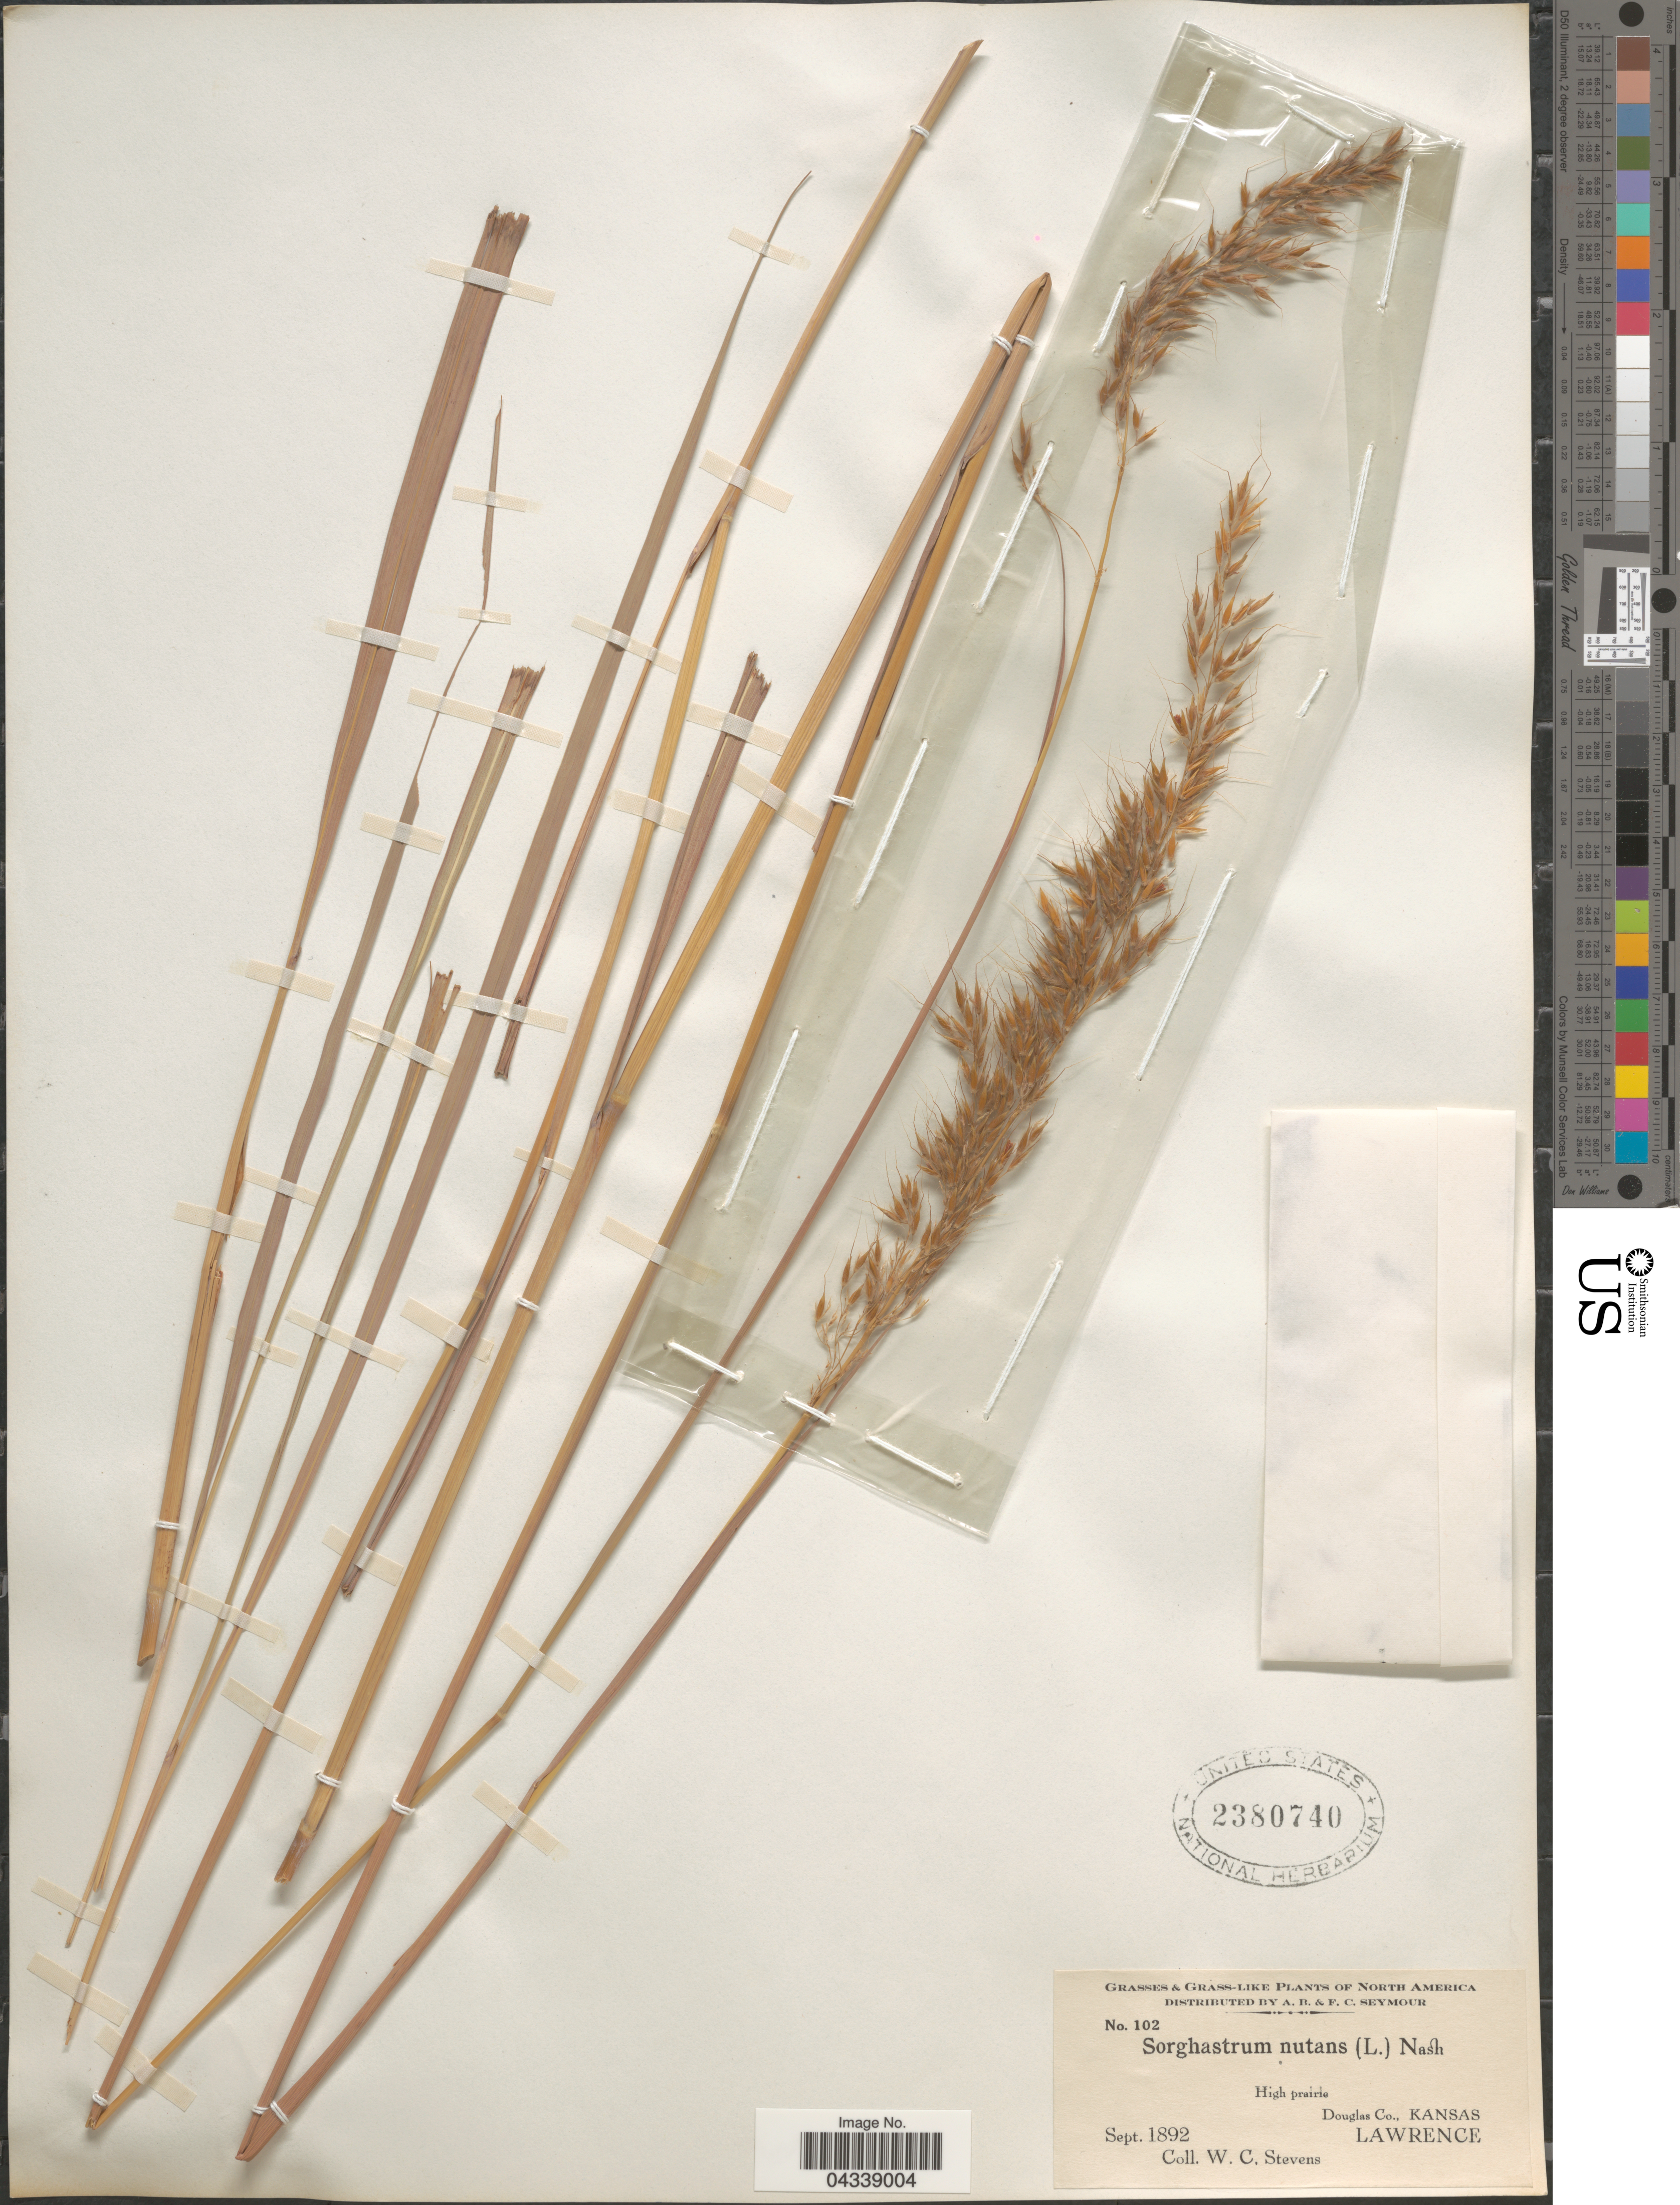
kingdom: Plantae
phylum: Tracheophyta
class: Liliopsida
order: Poales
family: Poaceae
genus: Sorghastrum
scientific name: Sorghastrum nutans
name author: (L.) Nash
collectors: W. C. Stevens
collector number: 102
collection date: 1892-09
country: United States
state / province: Kansas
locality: Douglas Co., Lawrence.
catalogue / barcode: US 2380740